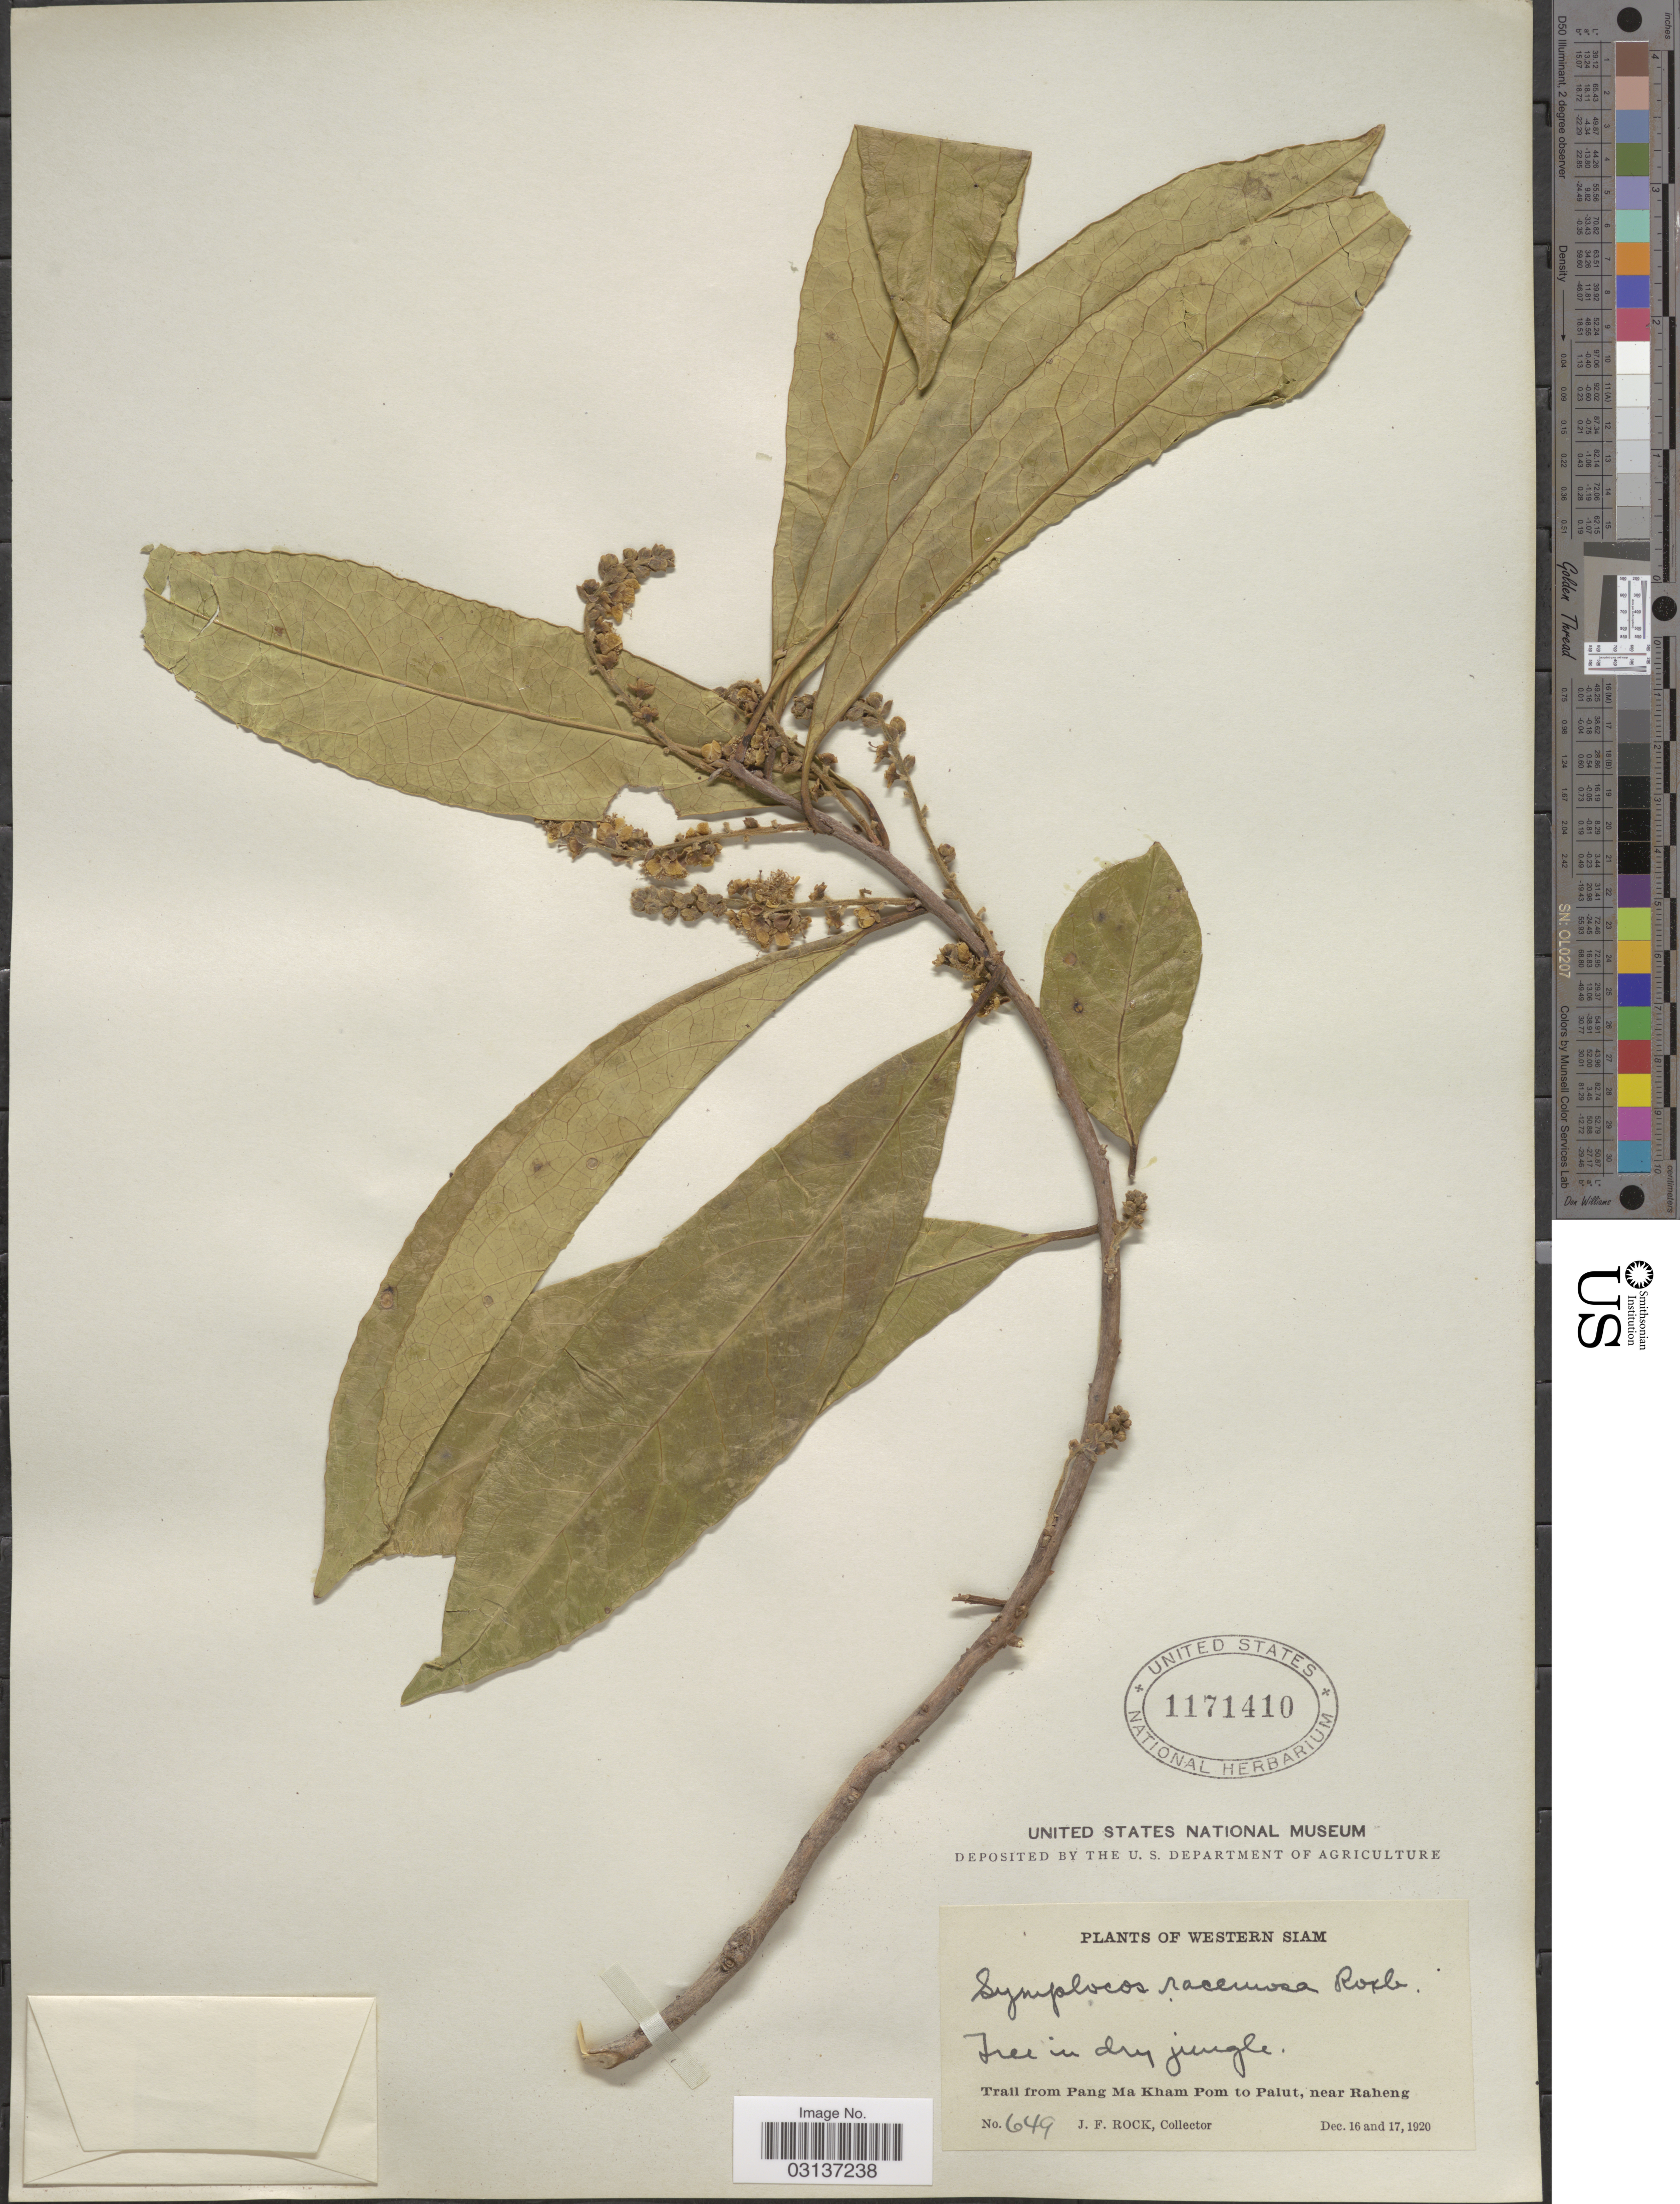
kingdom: Plantae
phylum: Tracheophyta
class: Magnoliopsida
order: Ericales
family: Symplocaceae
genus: Symplocos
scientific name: Symplocos racemosa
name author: Roxb.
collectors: J. Rock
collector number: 649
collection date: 1920-12-16/1920-12-17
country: Thailand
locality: Western Siam. Trail from Pang Ma Kham Pom to Palut, near Raheng.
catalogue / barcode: US 1171410